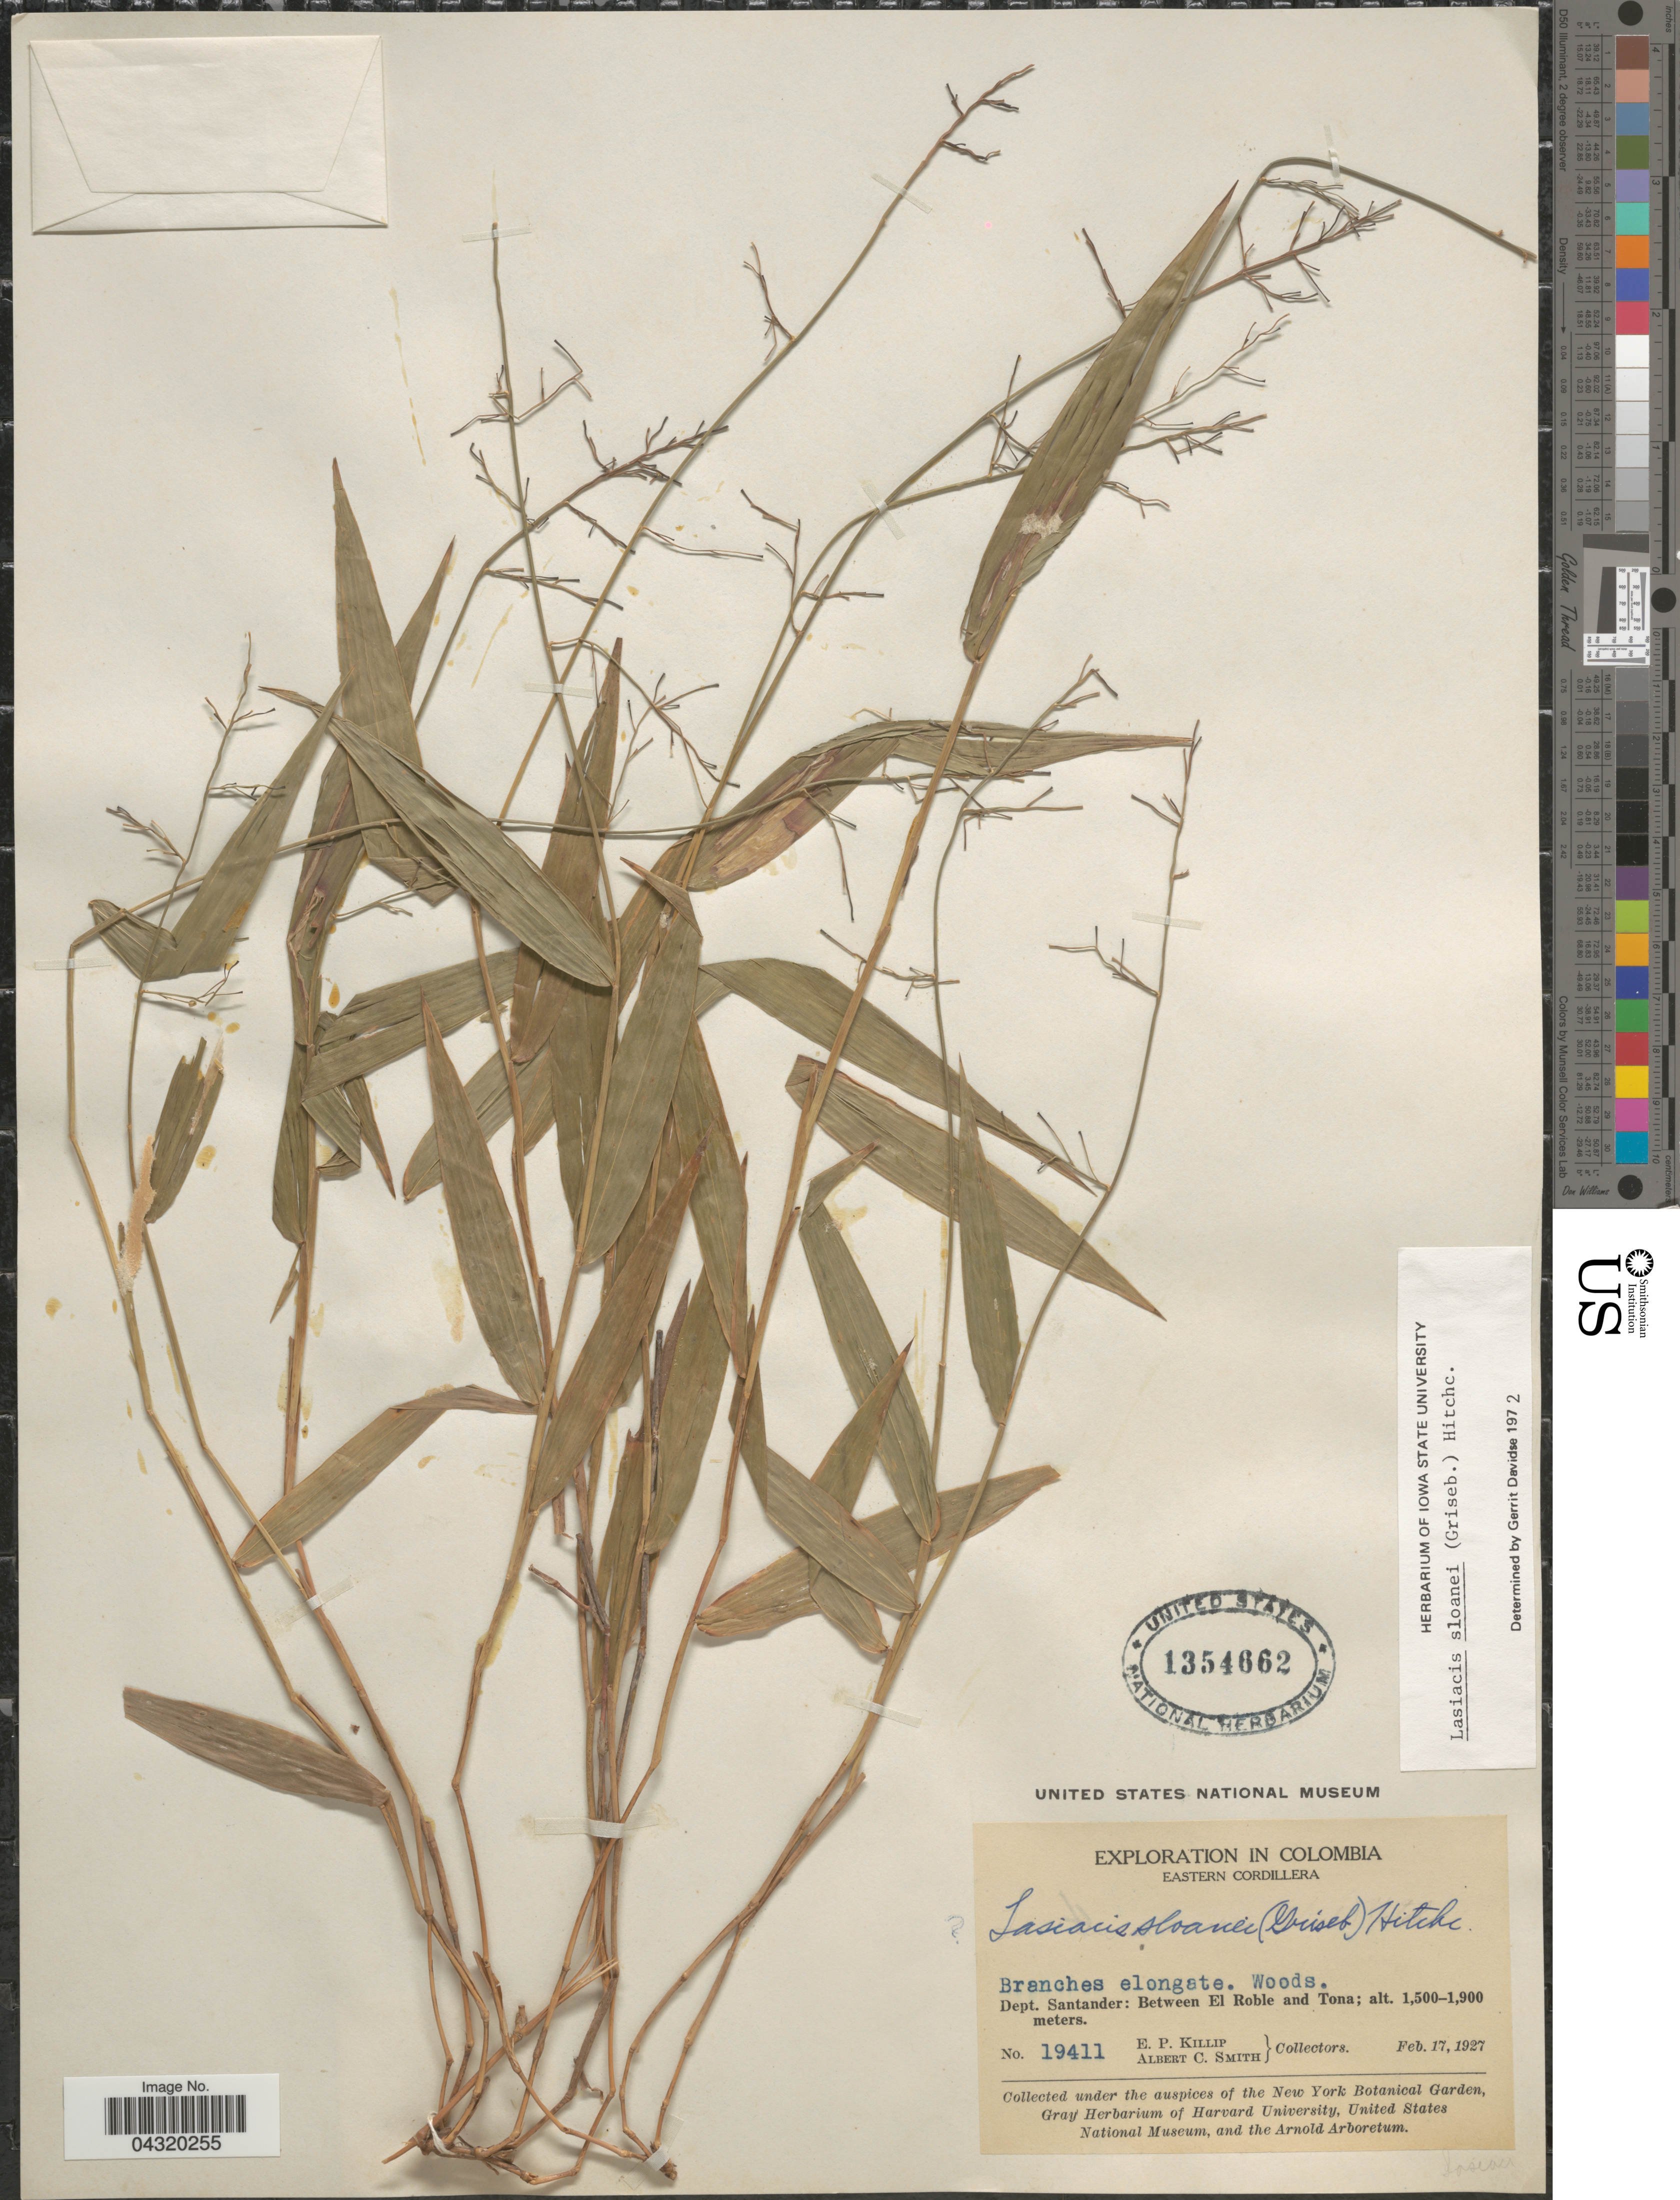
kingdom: Plantae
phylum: Tracheophyta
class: Liliopsida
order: Poales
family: Poaceae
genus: Lasiacis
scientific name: Lasiacis sloanei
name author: (Griseb.) Hitchc.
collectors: E. P. Killip & A. C. Smith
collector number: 19411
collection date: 1927-02-17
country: Colombia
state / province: Santander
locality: Exploration in Colombia. Eastern Cordillera. Dept. Santander: Between El Roble and Tona.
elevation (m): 1500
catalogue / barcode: US 1354662